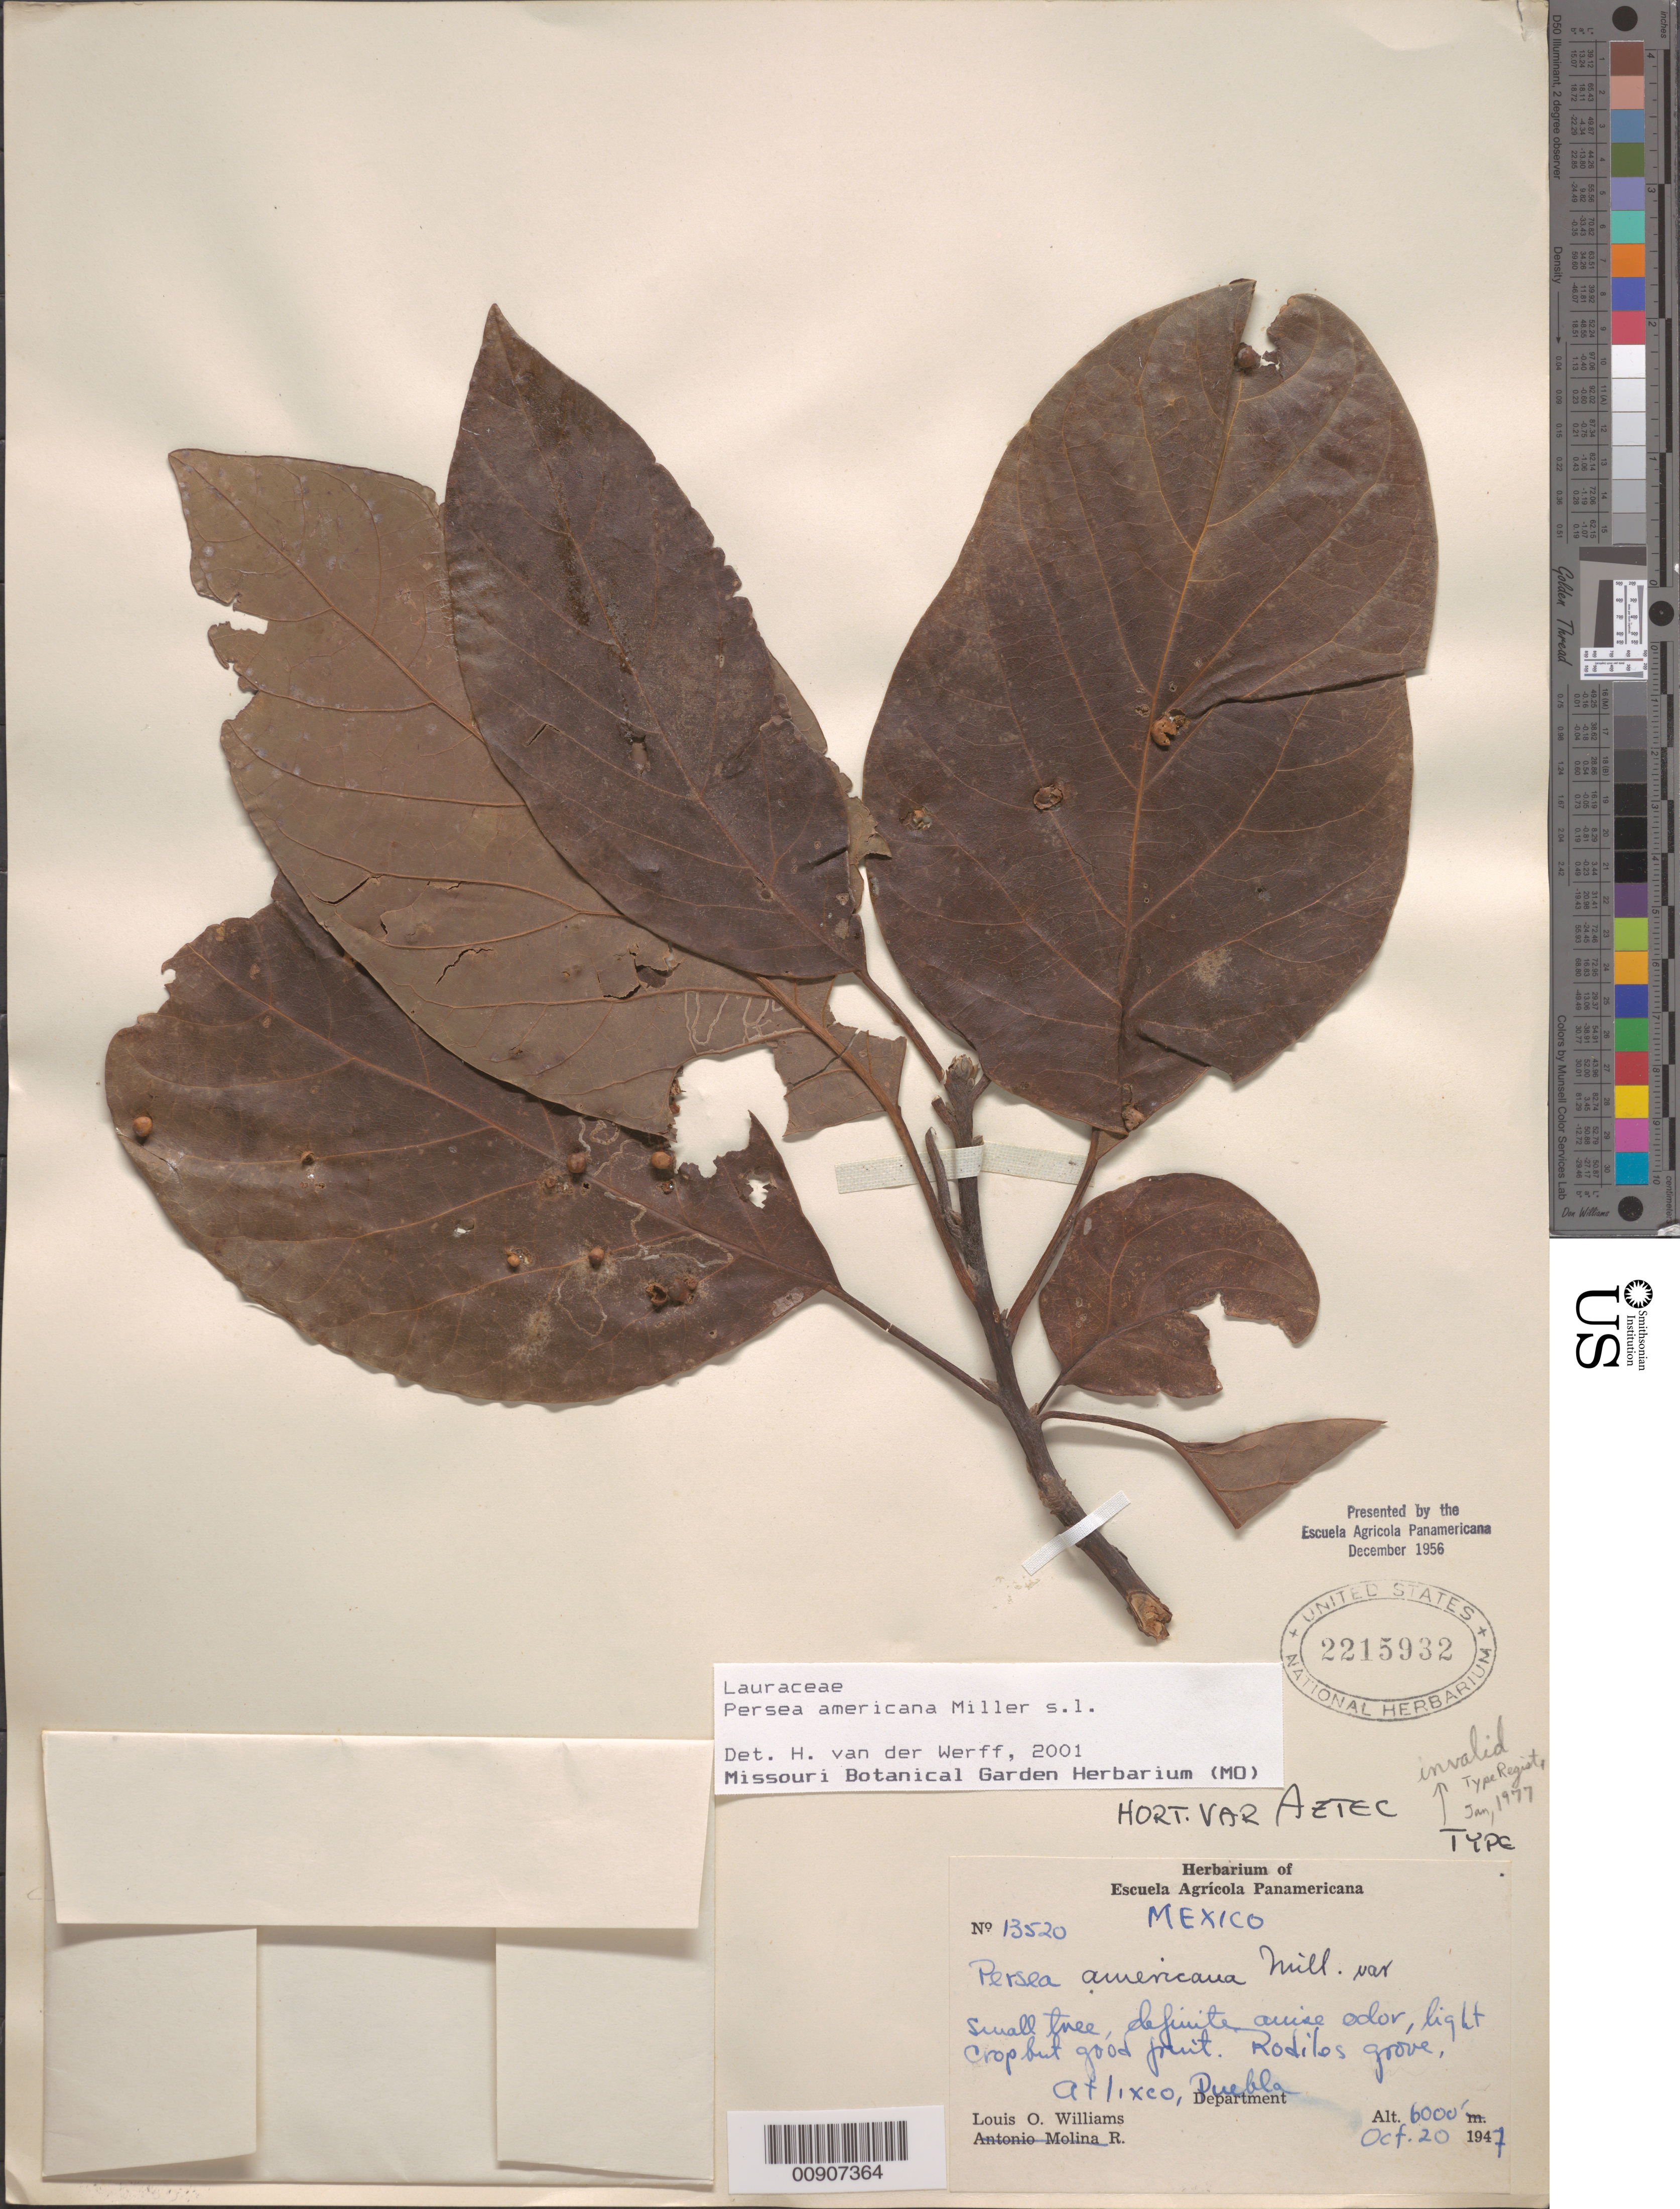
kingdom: Plantae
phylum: Tracheophyta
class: Magnoliopsida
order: Laurales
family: Lauraceae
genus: Persea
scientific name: Persea americana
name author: Mill.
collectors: L. O. Williams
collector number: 13520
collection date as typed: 20 Oct 1947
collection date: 1947-10-20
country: Mexico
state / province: Puebla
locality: Rodiles grove. Atlixco, Puebla.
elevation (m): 1829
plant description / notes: Photos and diapositives of this spec. in pocket. Herb. of Escuela Agrícola Panamericana. Presented by the Esc. Agrícola Panamericana Dec. 1956. Labeled as "Type" of "hort. var. Aztec", name not validly published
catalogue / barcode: US 2215932